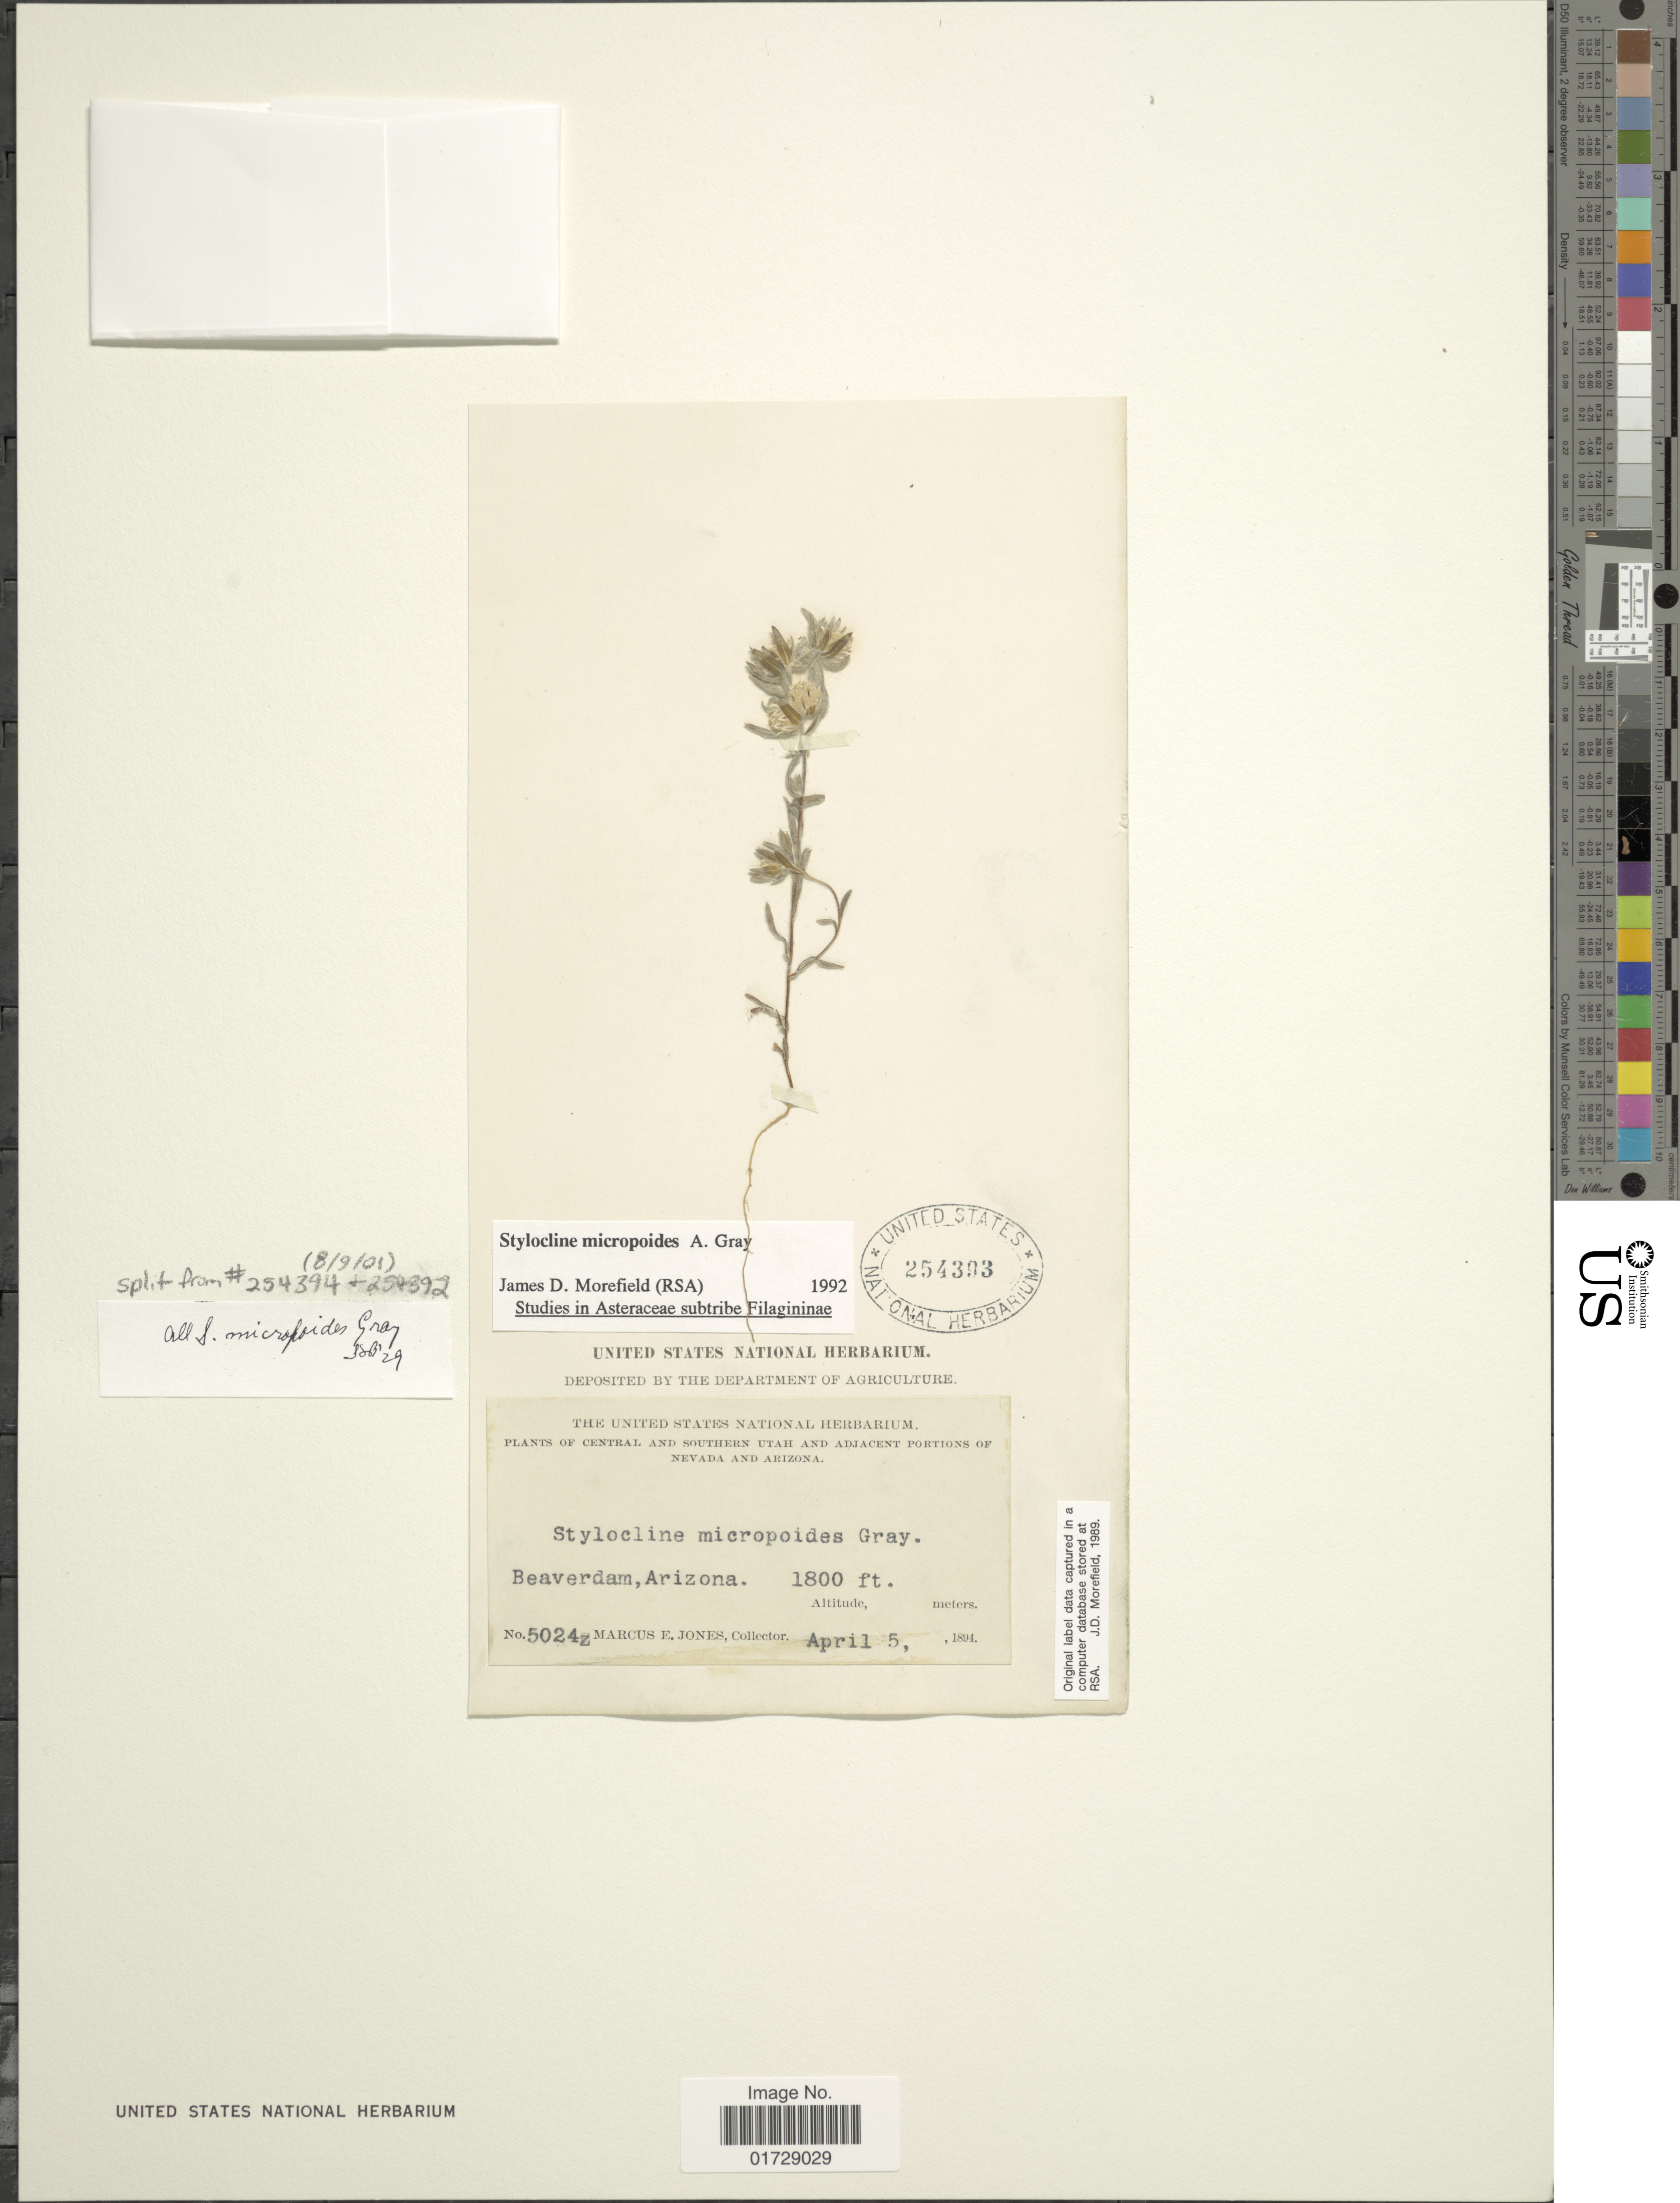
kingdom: Plantae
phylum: Tracheophyta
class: Magnoliopsida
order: Asterales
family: Asteraceae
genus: Stylocline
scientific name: Stylocline micropoides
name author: A. Gray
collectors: M. E. Jones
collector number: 5024z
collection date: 1894-04-05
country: United States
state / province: Arizona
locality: Beaverdam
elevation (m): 549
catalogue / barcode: US 254393